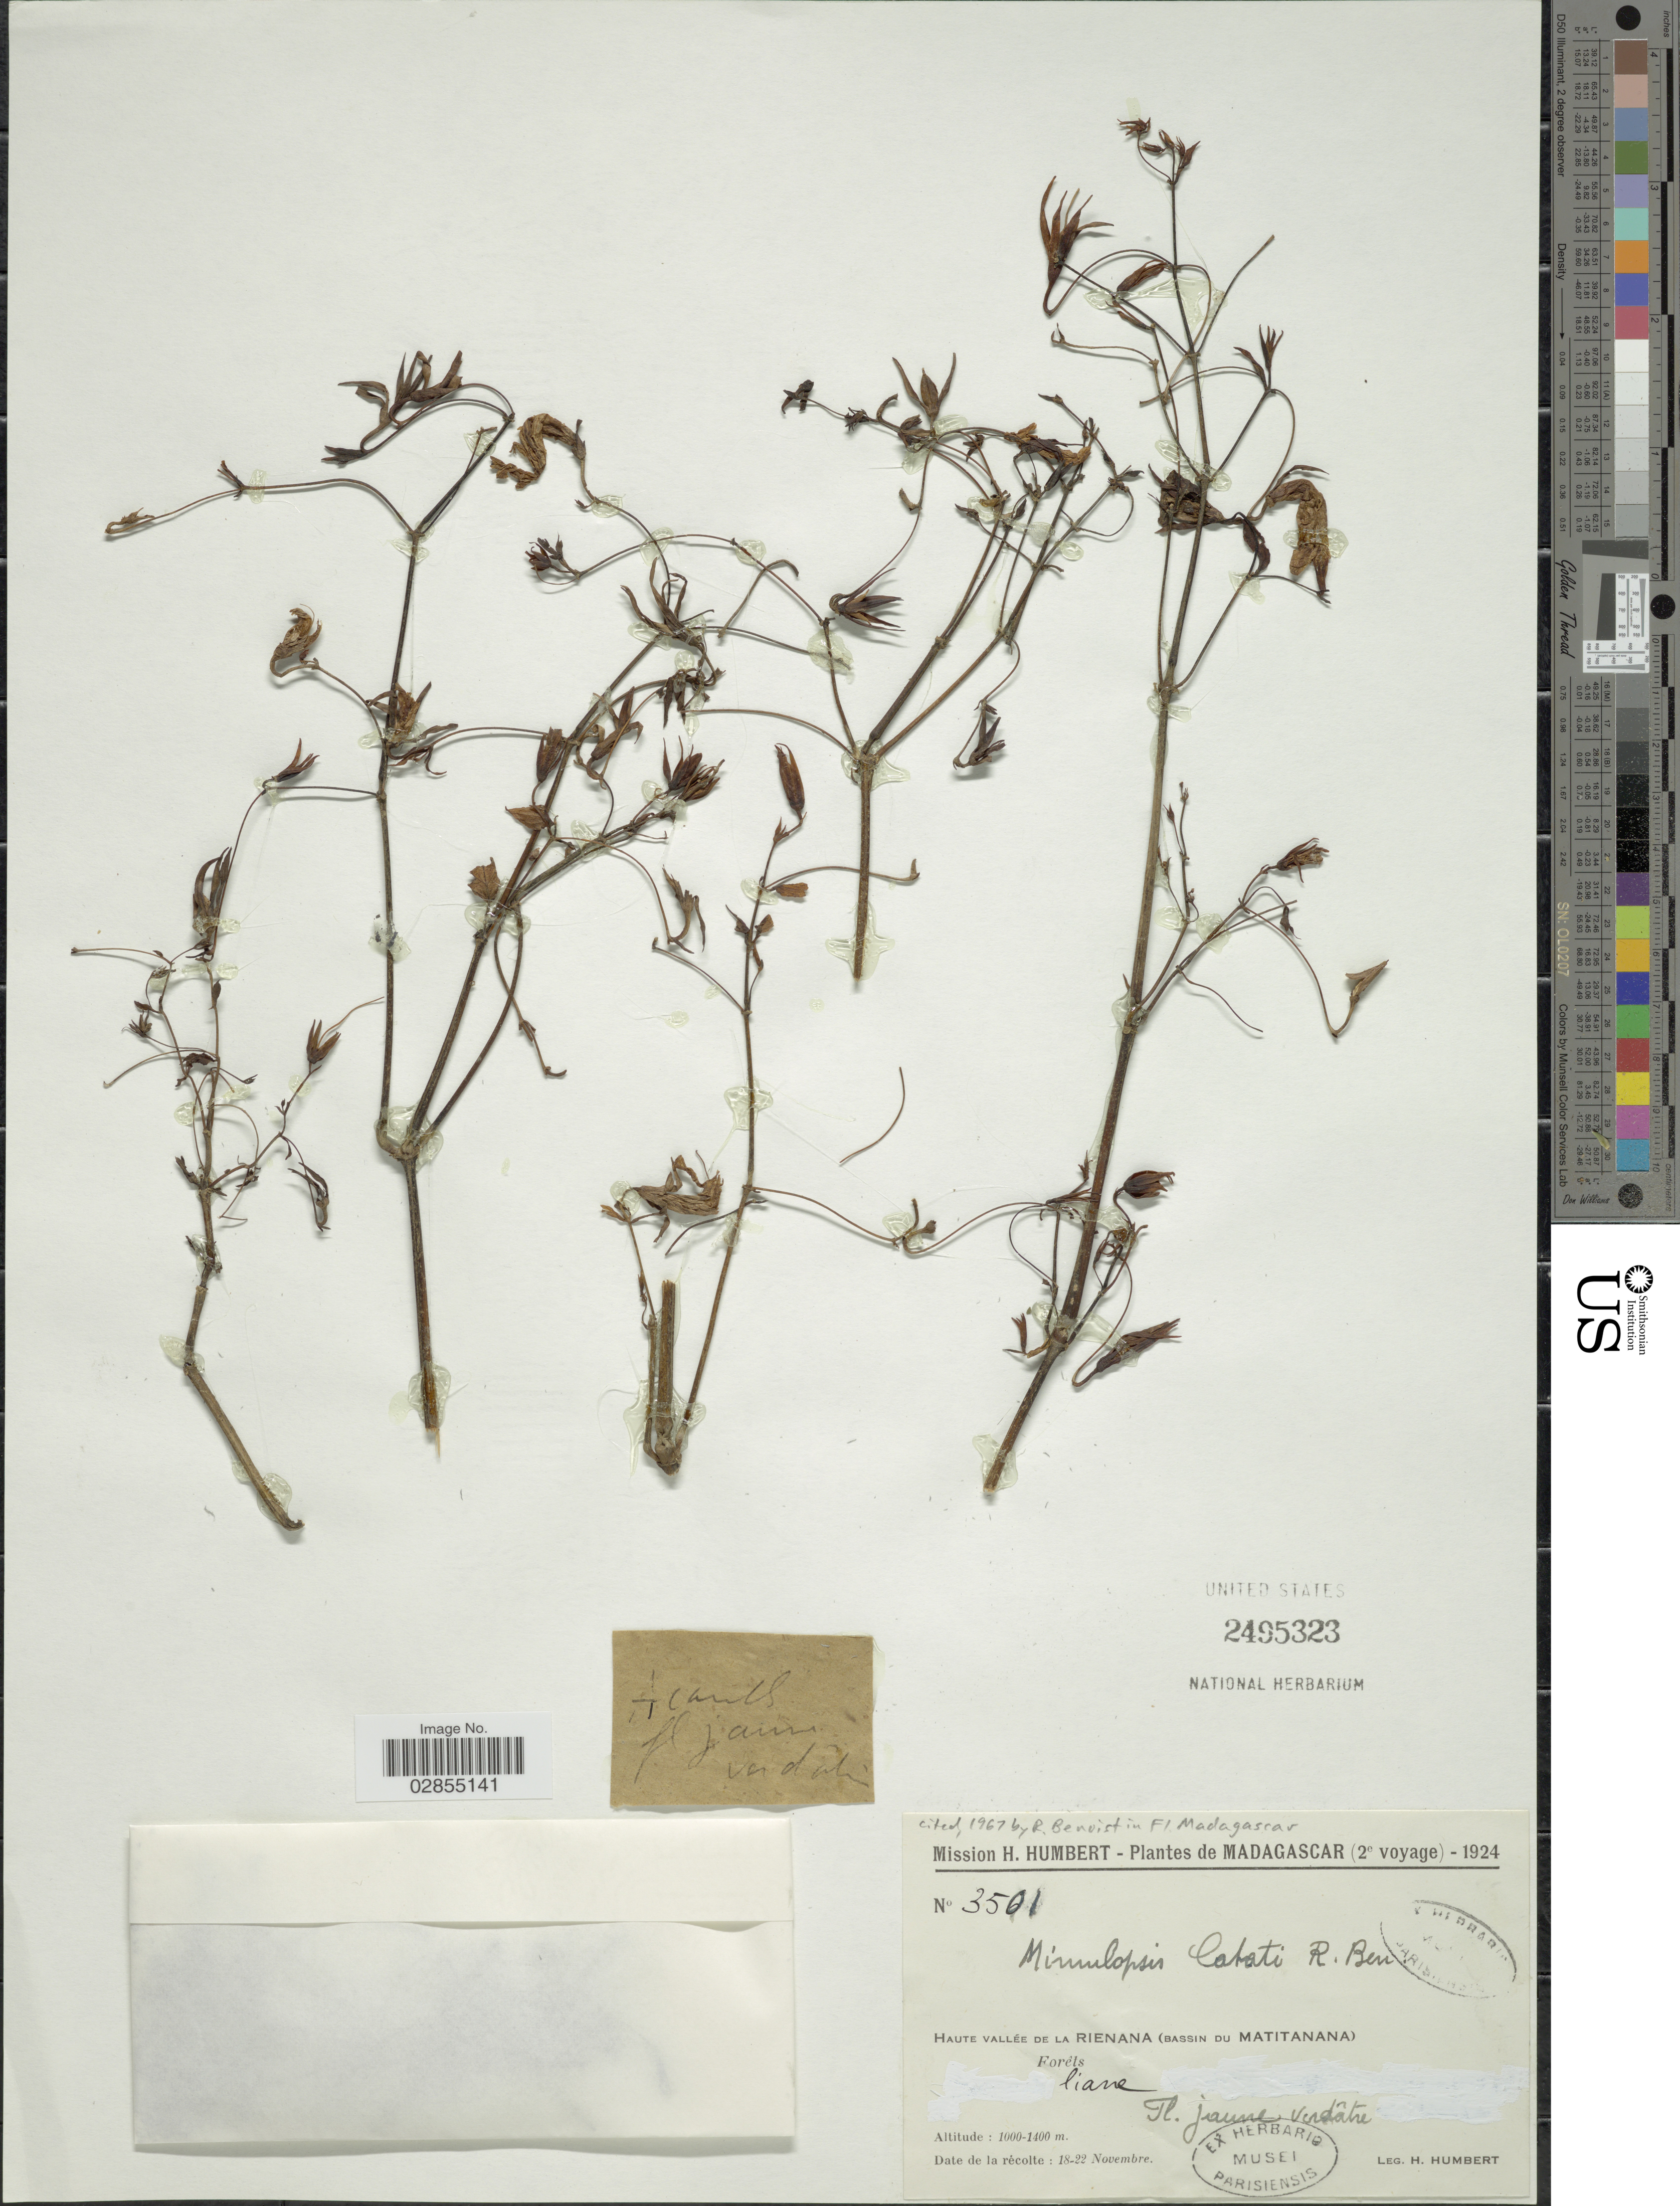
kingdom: Plantae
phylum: Tracheophyta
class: Magnoliopsida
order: Lamiales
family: Acanthaceae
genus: Mimulopsis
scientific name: Mimulopsis catatii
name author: Benoist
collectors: H. Humbert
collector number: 3501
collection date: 1924-11-18/1924-11-22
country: Madagascar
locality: Haute vallée de la Rienana (Bassin du Matitanana).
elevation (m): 1000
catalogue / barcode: US 2495323